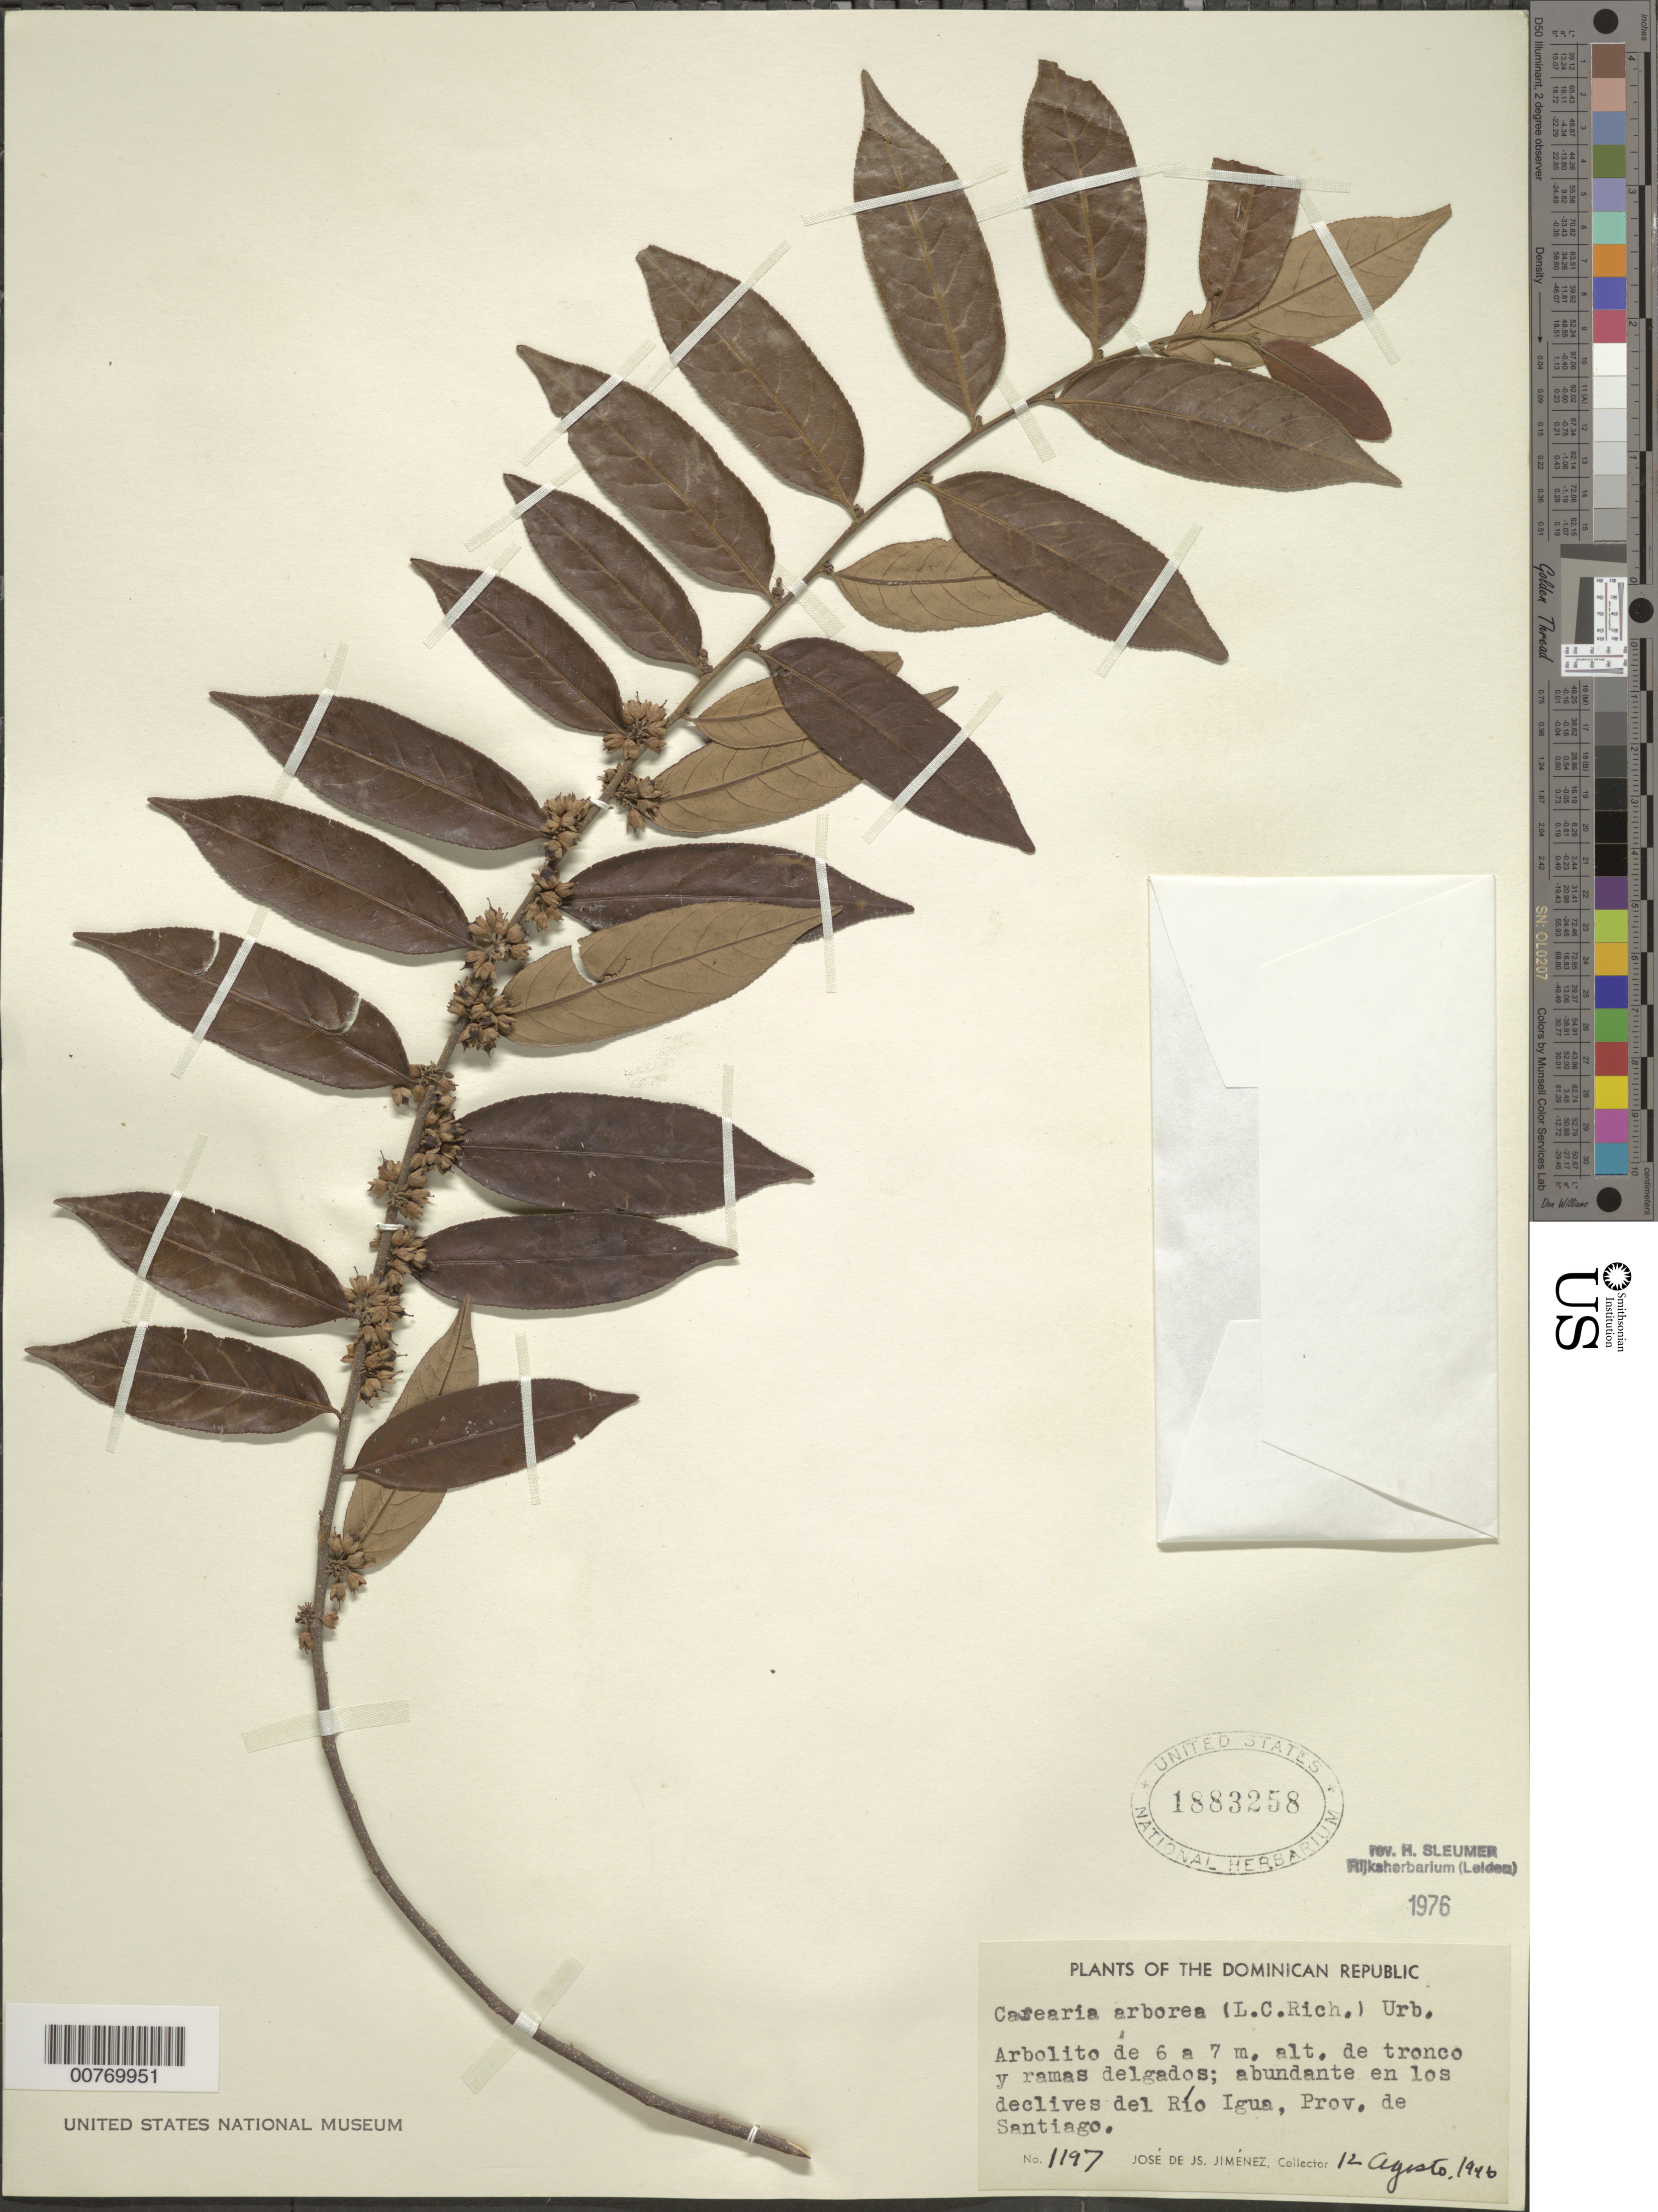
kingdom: Plantae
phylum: Tracheophyta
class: Magnoliopsida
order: Malpighiales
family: Salicaceae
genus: Casearia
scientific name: Casearia arborea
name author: (Rich.) Urb.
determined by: Sleumer, H. O.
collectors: J. J. Jiménez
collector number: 1197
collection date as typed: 12 Aug 1946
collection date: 1946-08-12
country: Dominican Republic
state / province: Santiago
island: Hispaniola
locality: Igua river.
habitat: Slopes of river.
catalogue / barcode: US 1883258